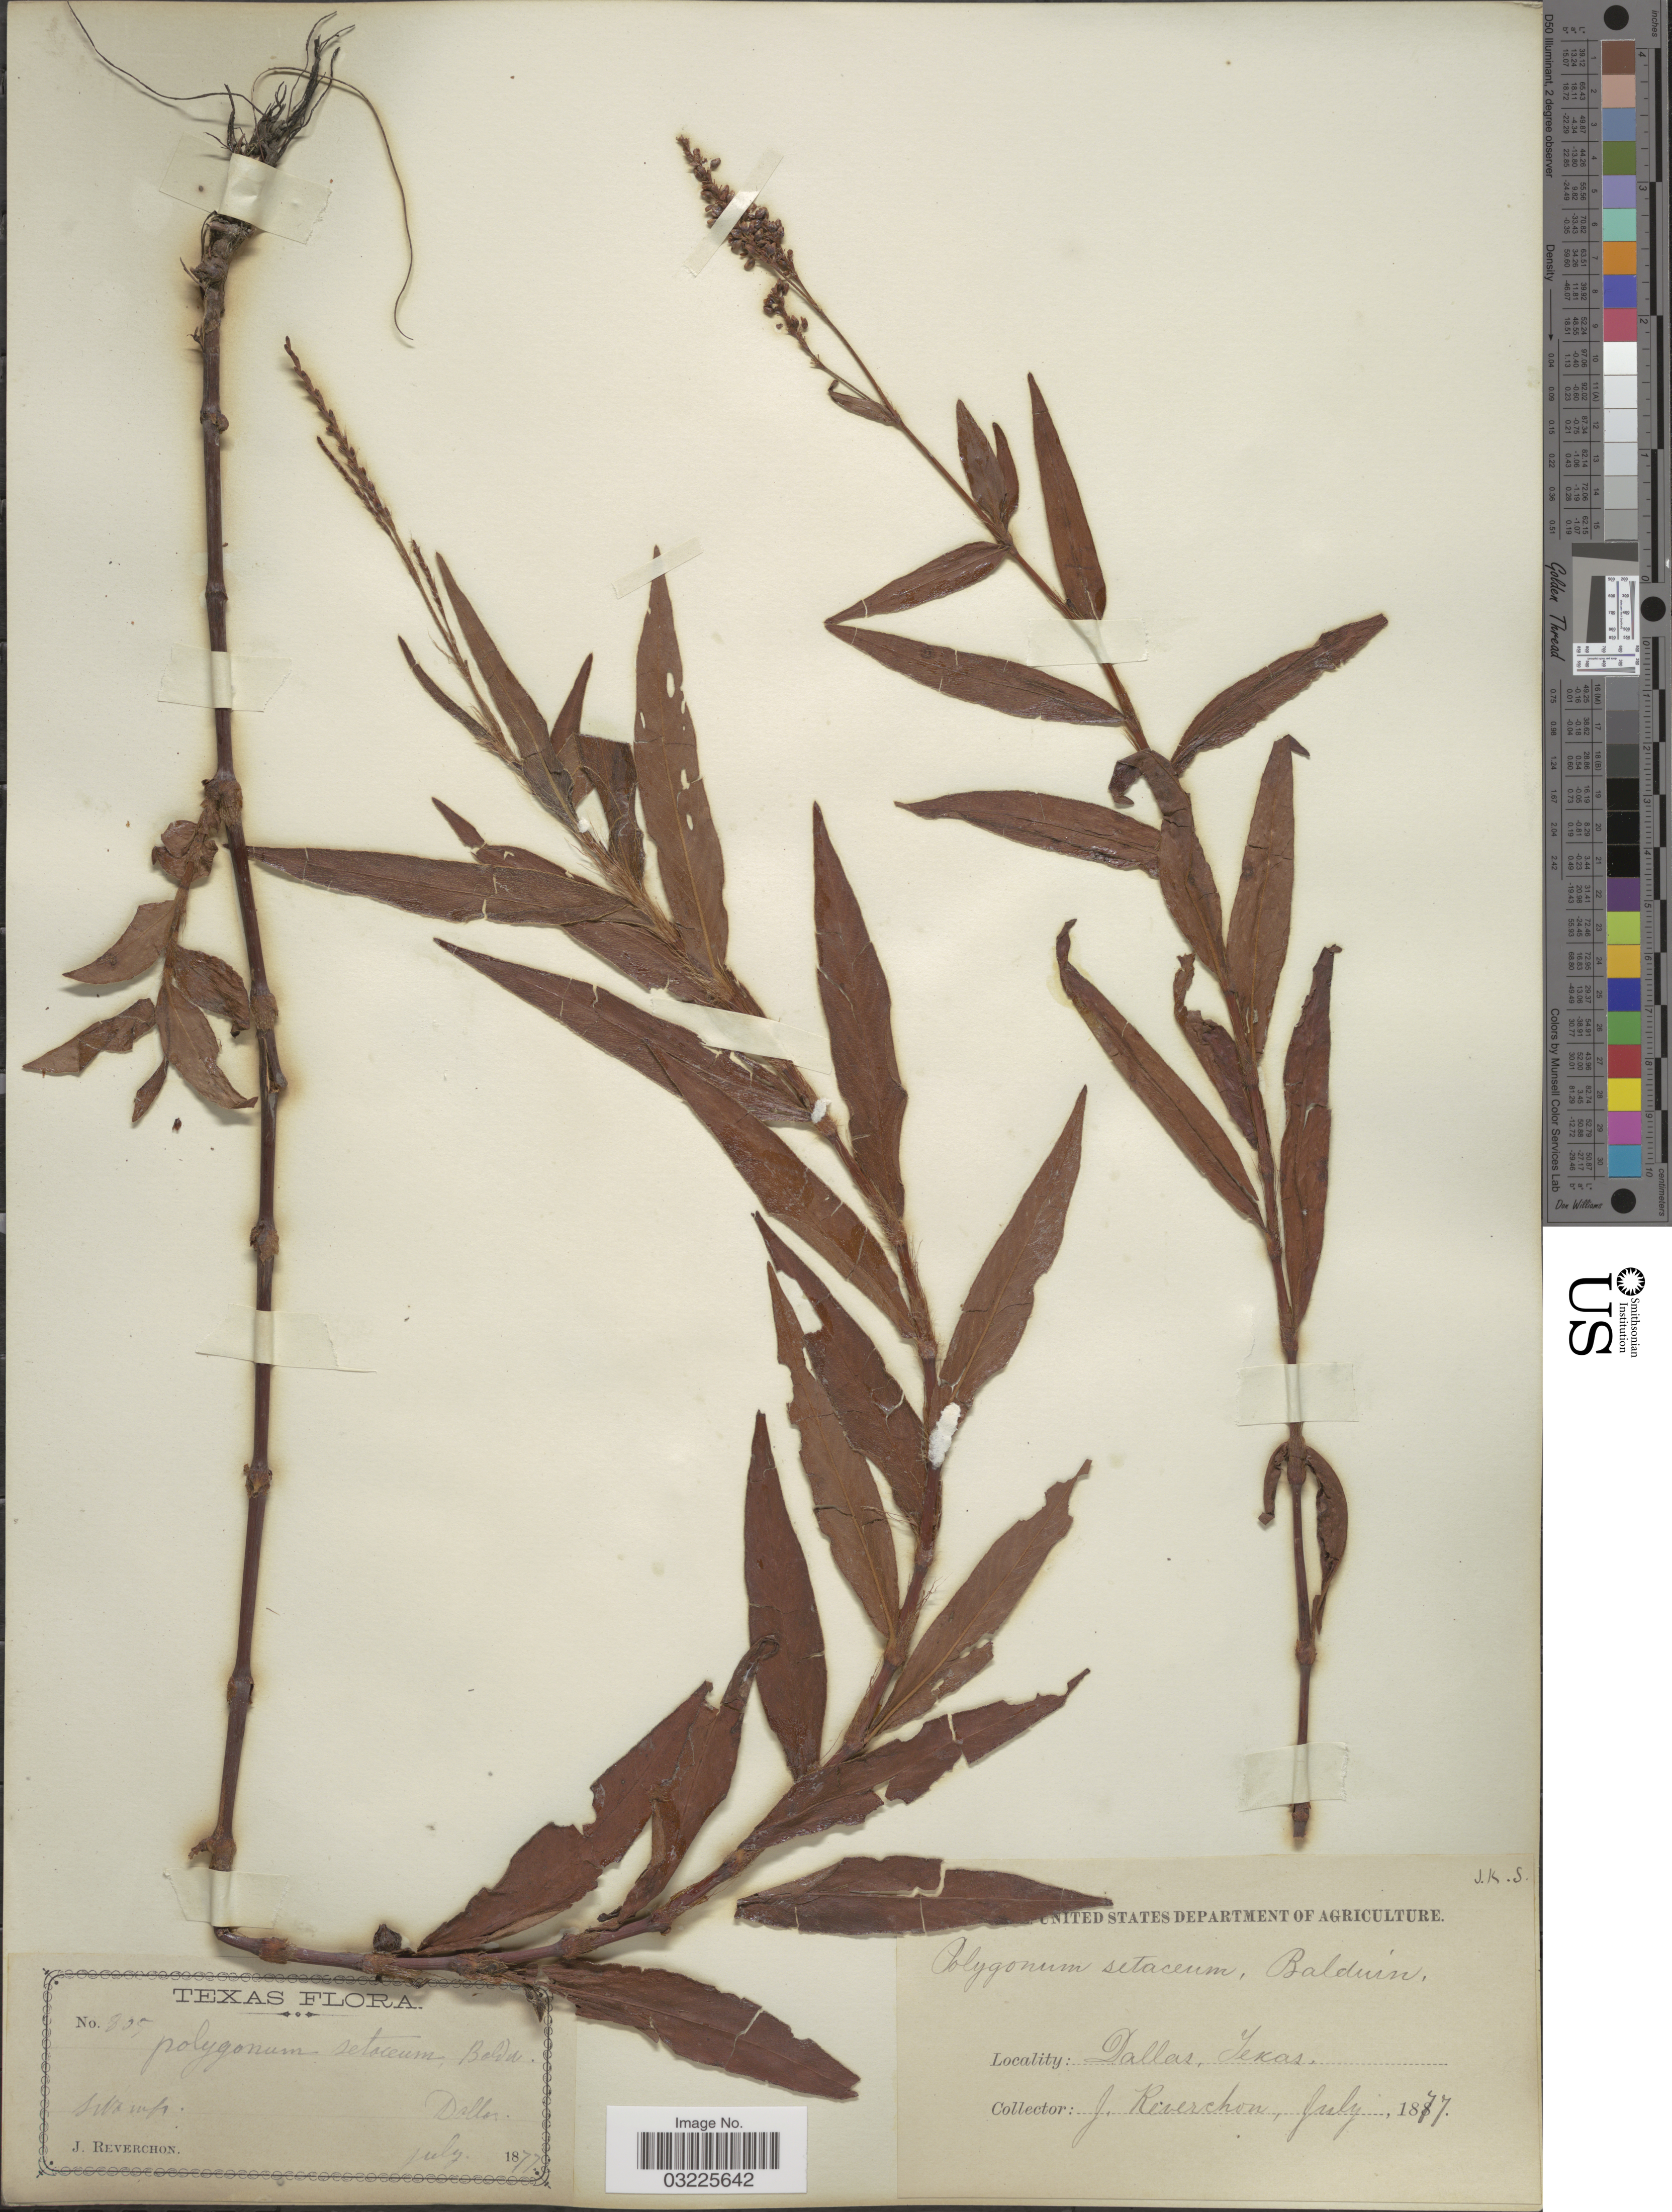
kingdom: Plantae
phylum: Tracheophyta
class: Magnoliopsida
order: Caryophyllales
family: Polygonaceae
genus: Persicaria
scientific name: Persicaria setacea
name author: Small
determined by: Atha, D. E.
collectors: J. Reverchon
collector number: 805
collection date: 1877-07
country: United States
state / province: Texas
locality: Dallas.